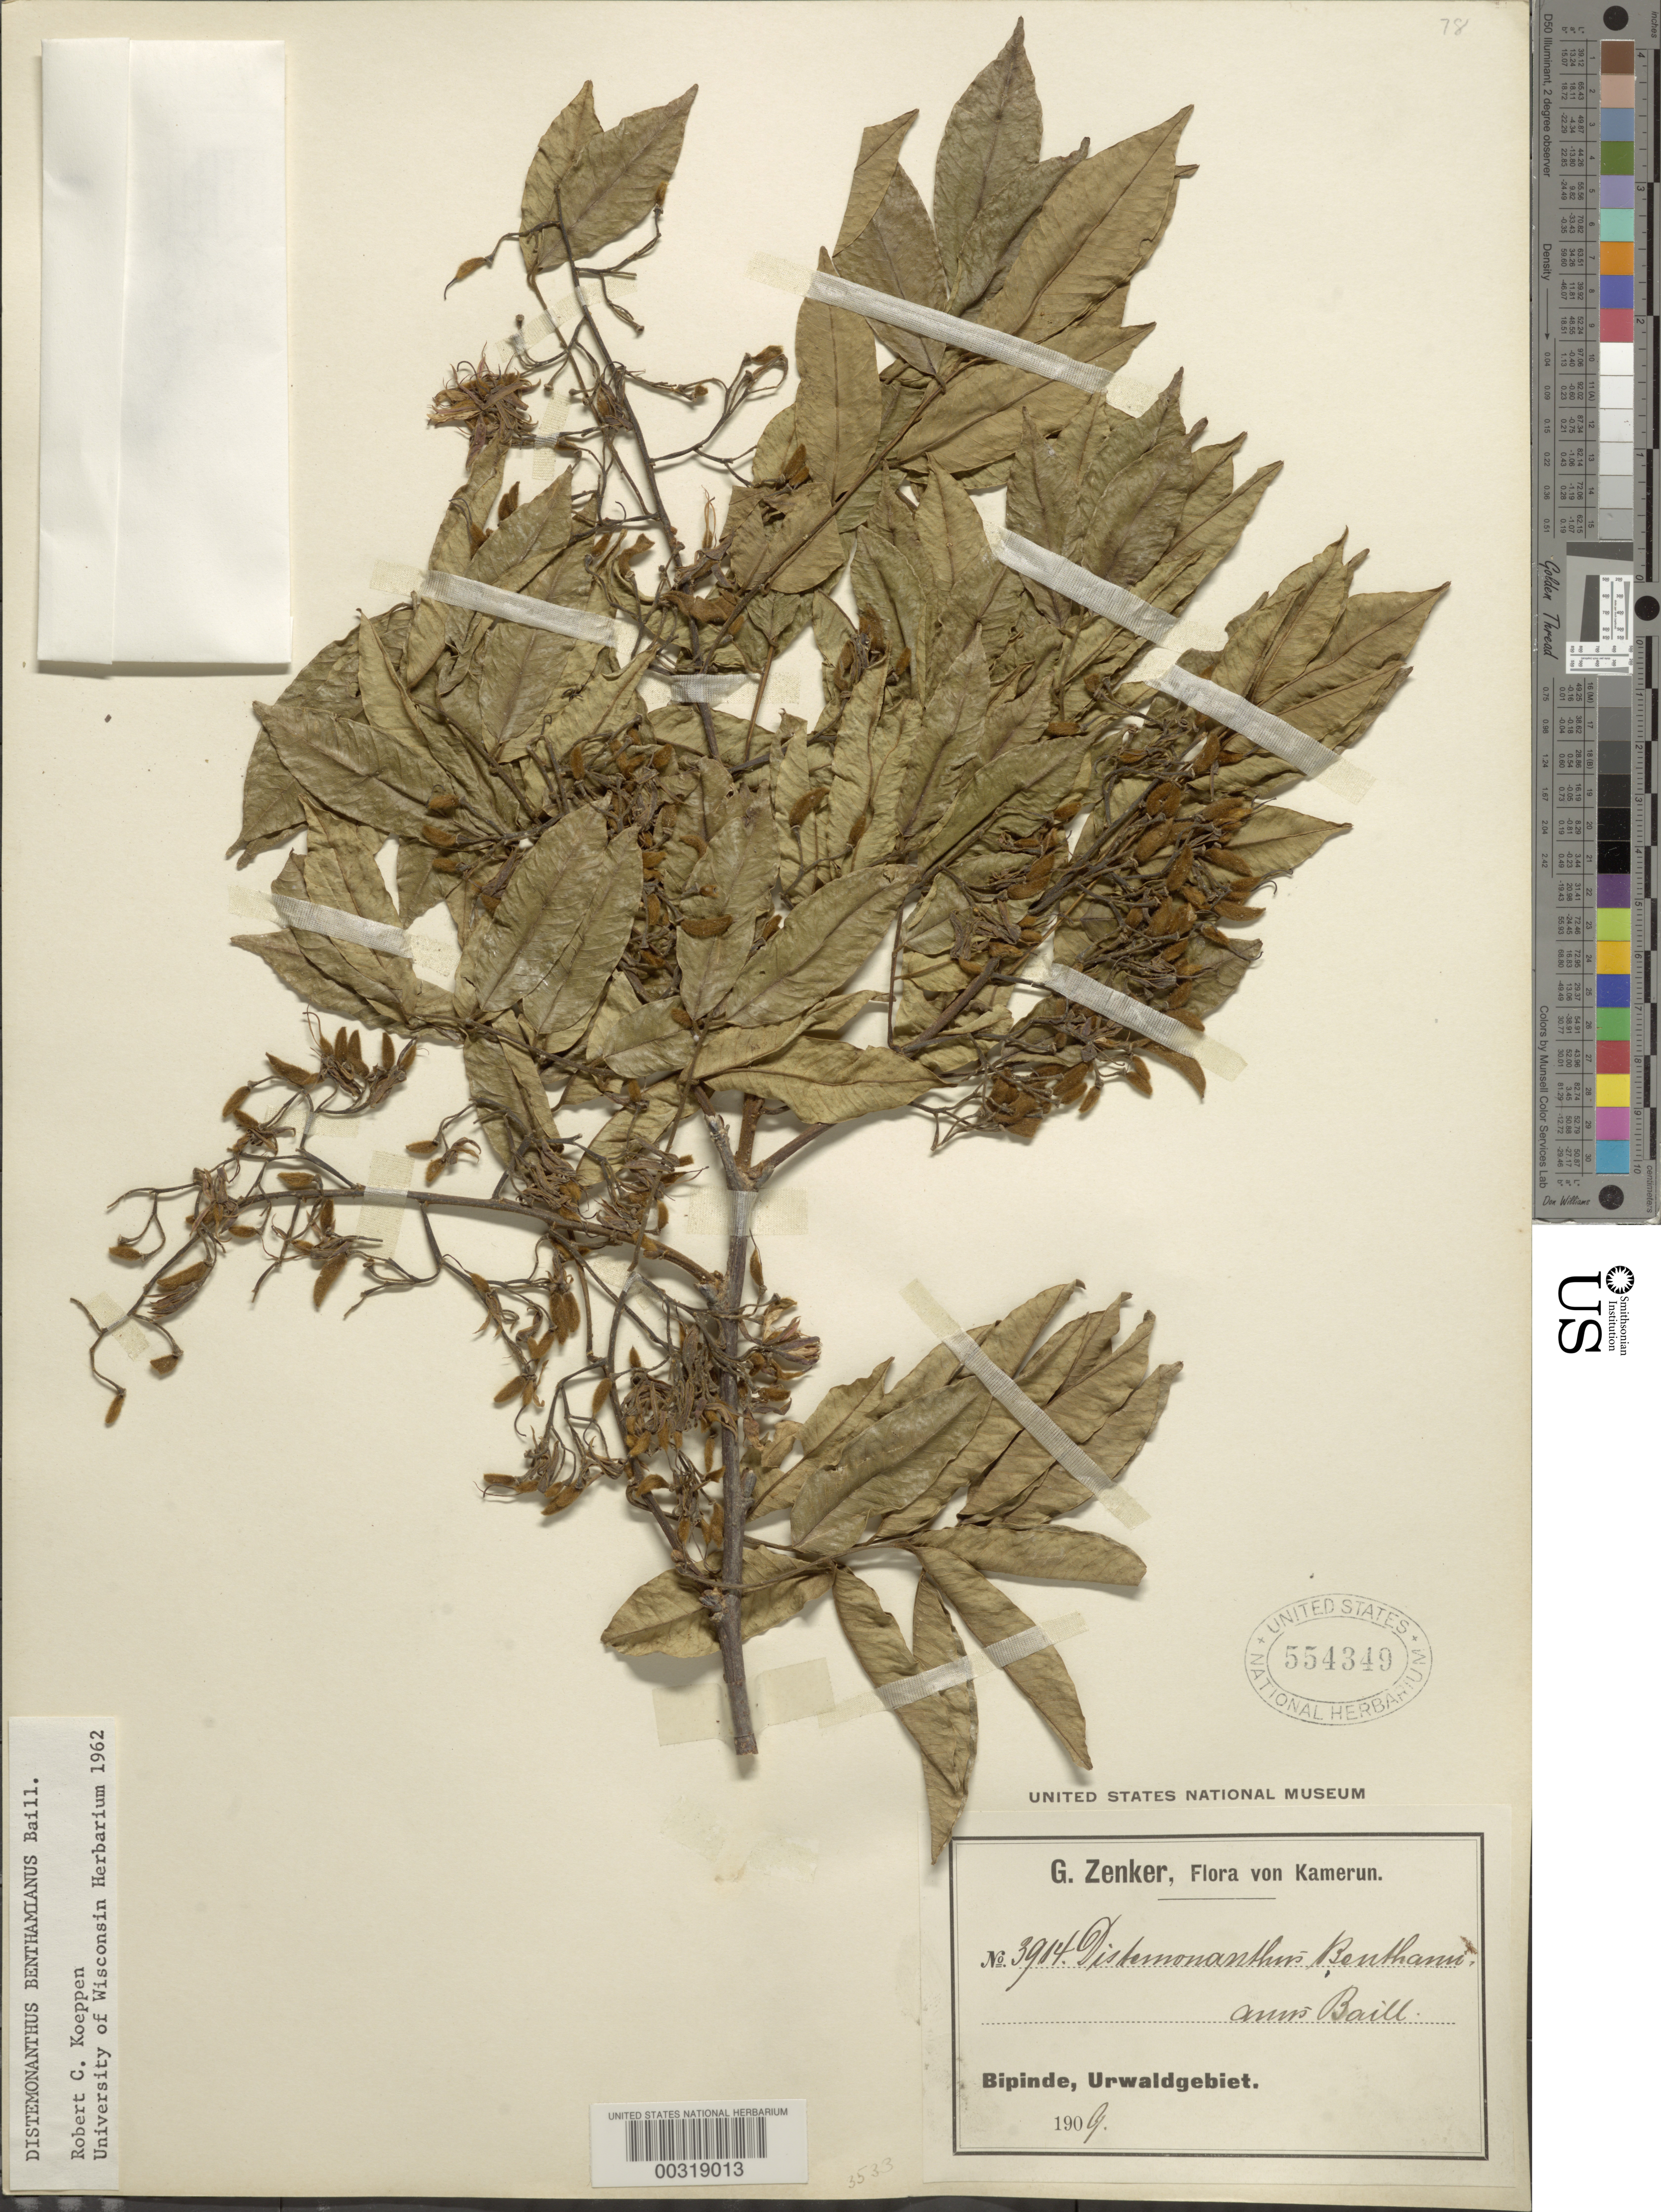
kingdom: Plantae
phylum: Tracheophyta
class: Magnoliopsida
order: Fabales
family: Fabaceae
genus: Distemonanthus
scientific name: Distemonanthus benthamianus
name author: Baill.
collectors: G. A. Zenker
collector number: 3904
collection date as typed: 1909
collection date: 1909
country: Cameroon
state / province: Sud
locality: Bipindi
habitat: Forest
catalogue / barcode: US 554349